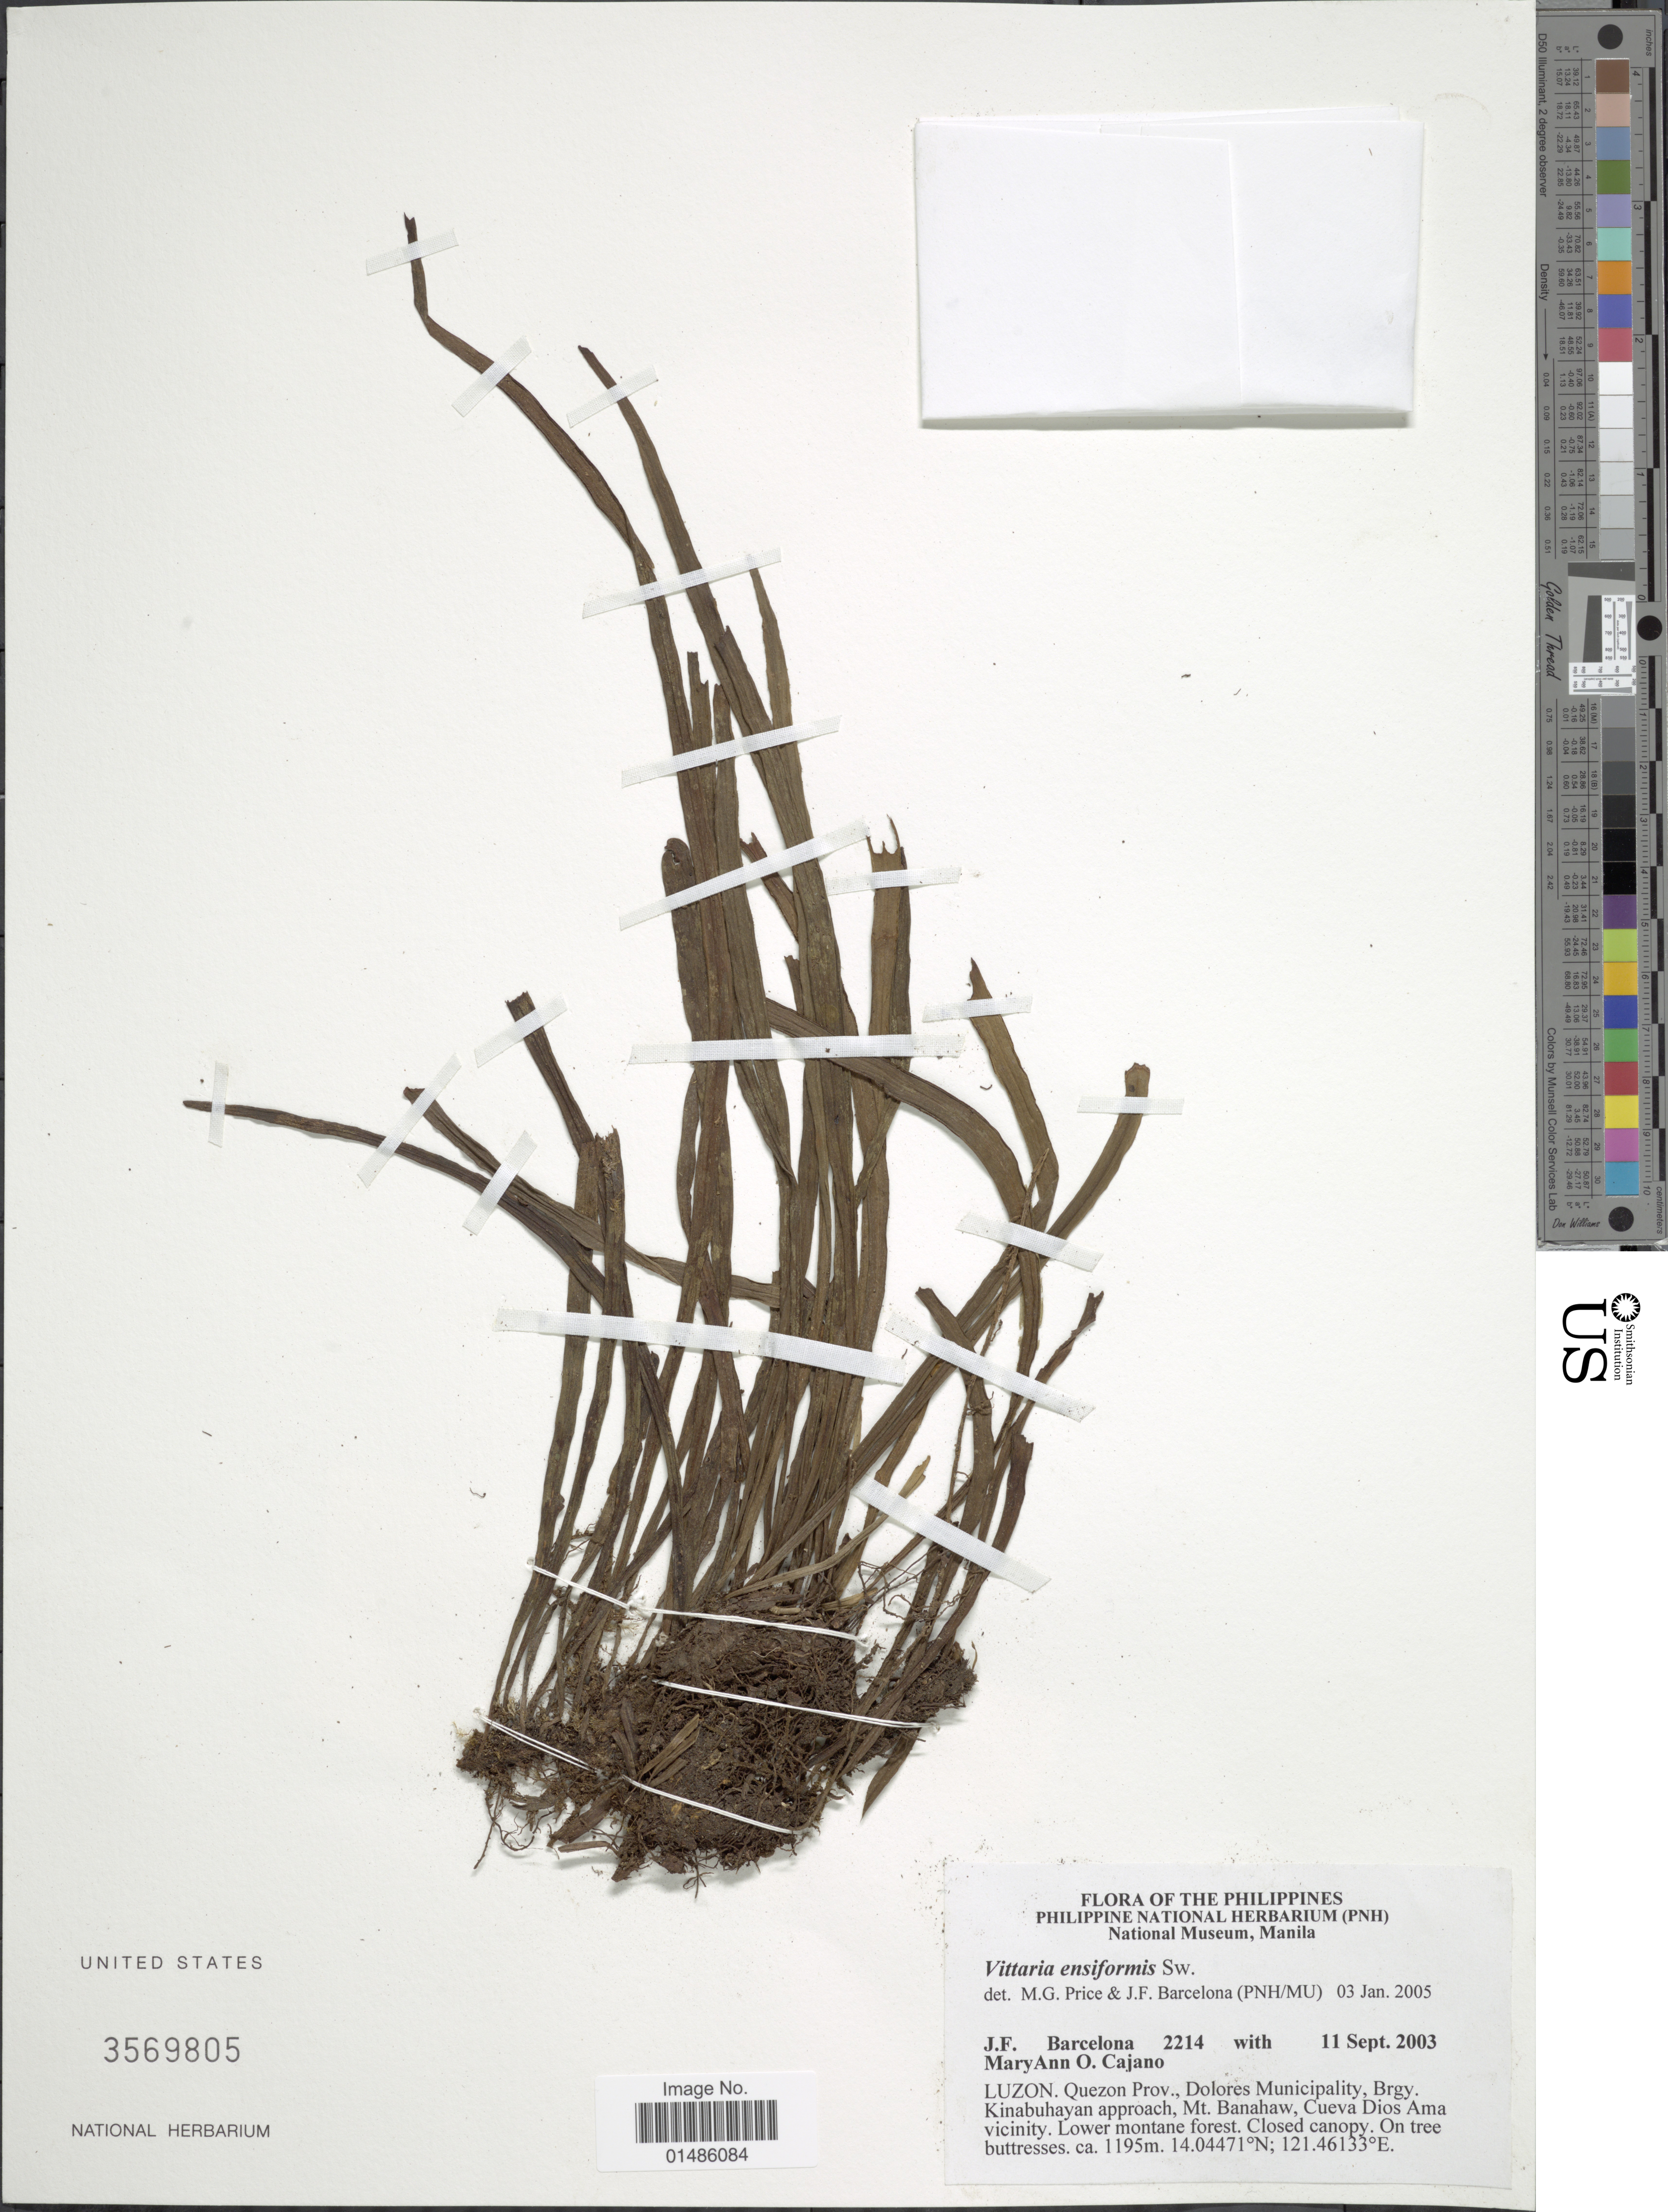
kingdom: Plantae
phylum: Tracheophyta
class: Polypodiopsida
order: Polypodiales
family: Pteridaceae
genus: Haplopteris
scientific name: Haplopteris ensiformis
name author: (Sw.) E.H. Crane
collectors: J. F. Barcelona & M. Cajano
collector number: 2214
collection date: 2003-09-11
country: Philippines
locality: Luzon. Quezon Prov., Dolores Municipality, Brgy. Kinabuhayan approach, Mt. Banahaw, Cueva Dios Ama vicinity.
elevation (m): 1195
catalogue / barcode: US 3569805